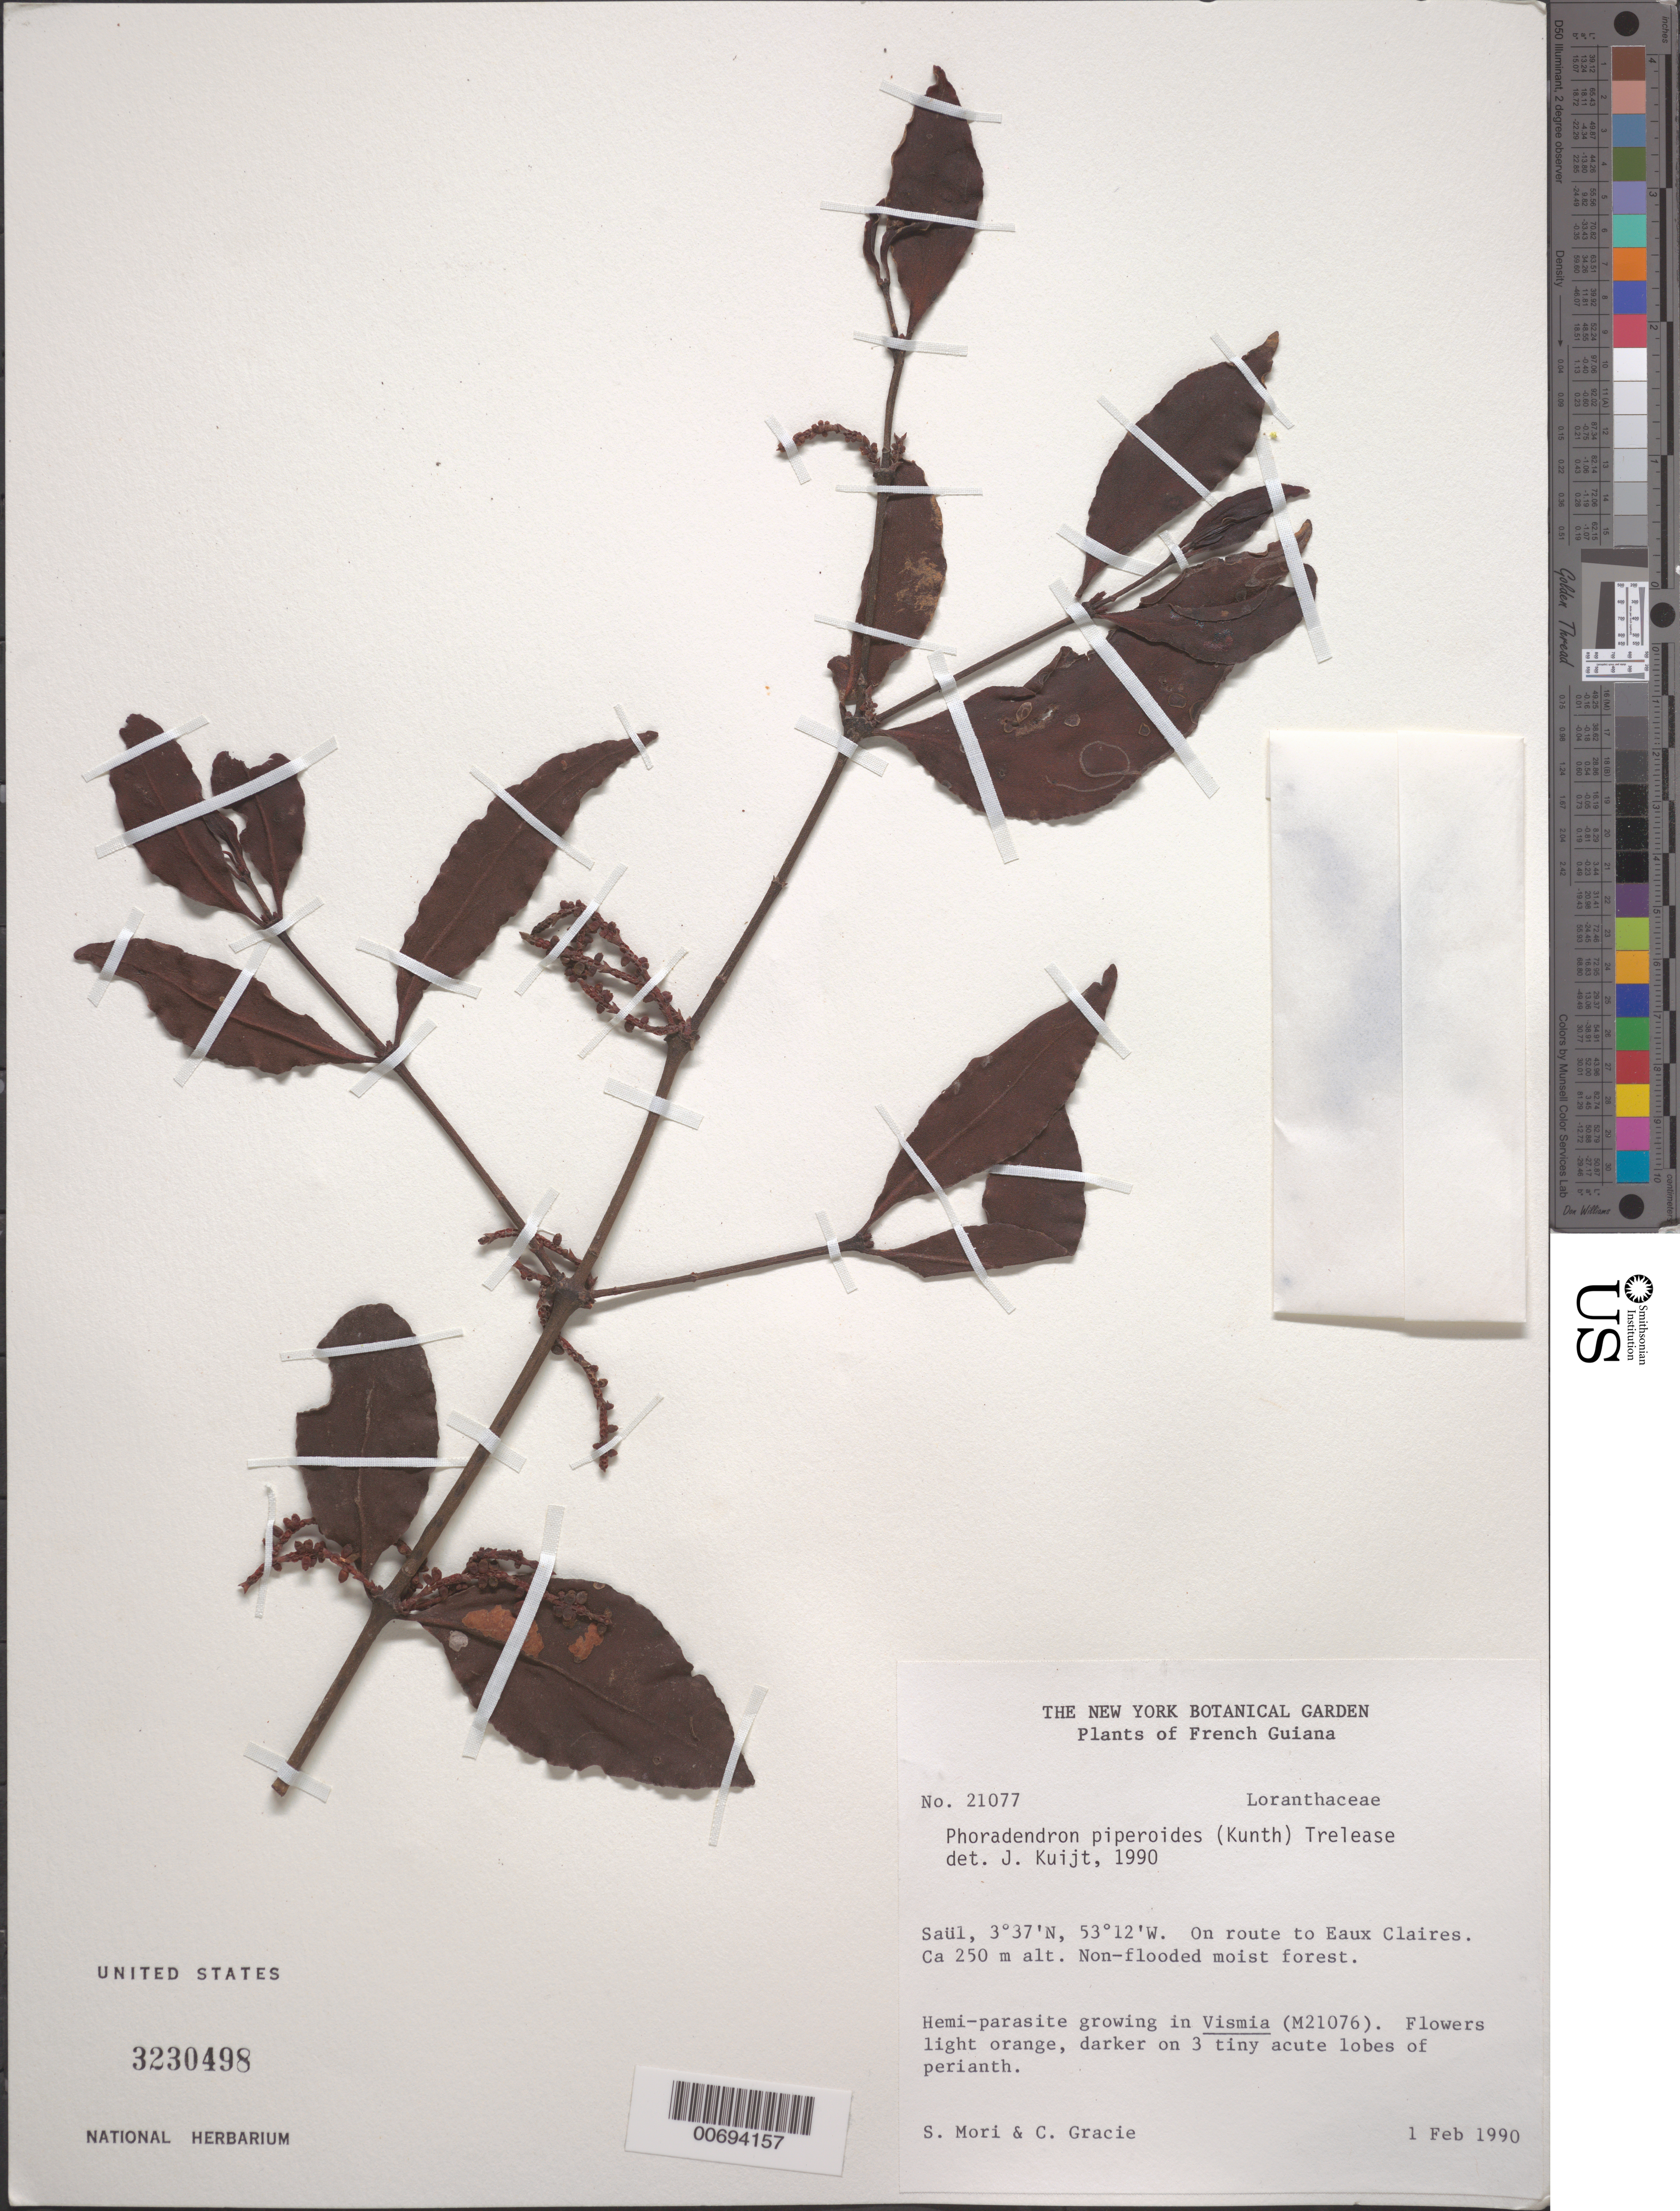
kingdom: Plantae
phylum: Tracheophyta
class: Magnoliopsida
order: Santalales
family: Viscaceae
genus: Phoradendron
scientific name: Phoradendron piperoides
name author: (Kunth) Trel.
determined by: Kuijt, Job, (CANADA)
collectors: S. Mori & C. A. Gracie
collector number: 21077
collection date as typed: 1-Feb-90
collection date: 1990-02-01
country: French Guiana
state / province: Saint-Laurent-du-Maroni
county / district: Saül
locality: Eaux Claires, on road to, Saül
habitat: Non flooded moist forest.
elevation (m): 250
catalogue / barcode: US 3230498